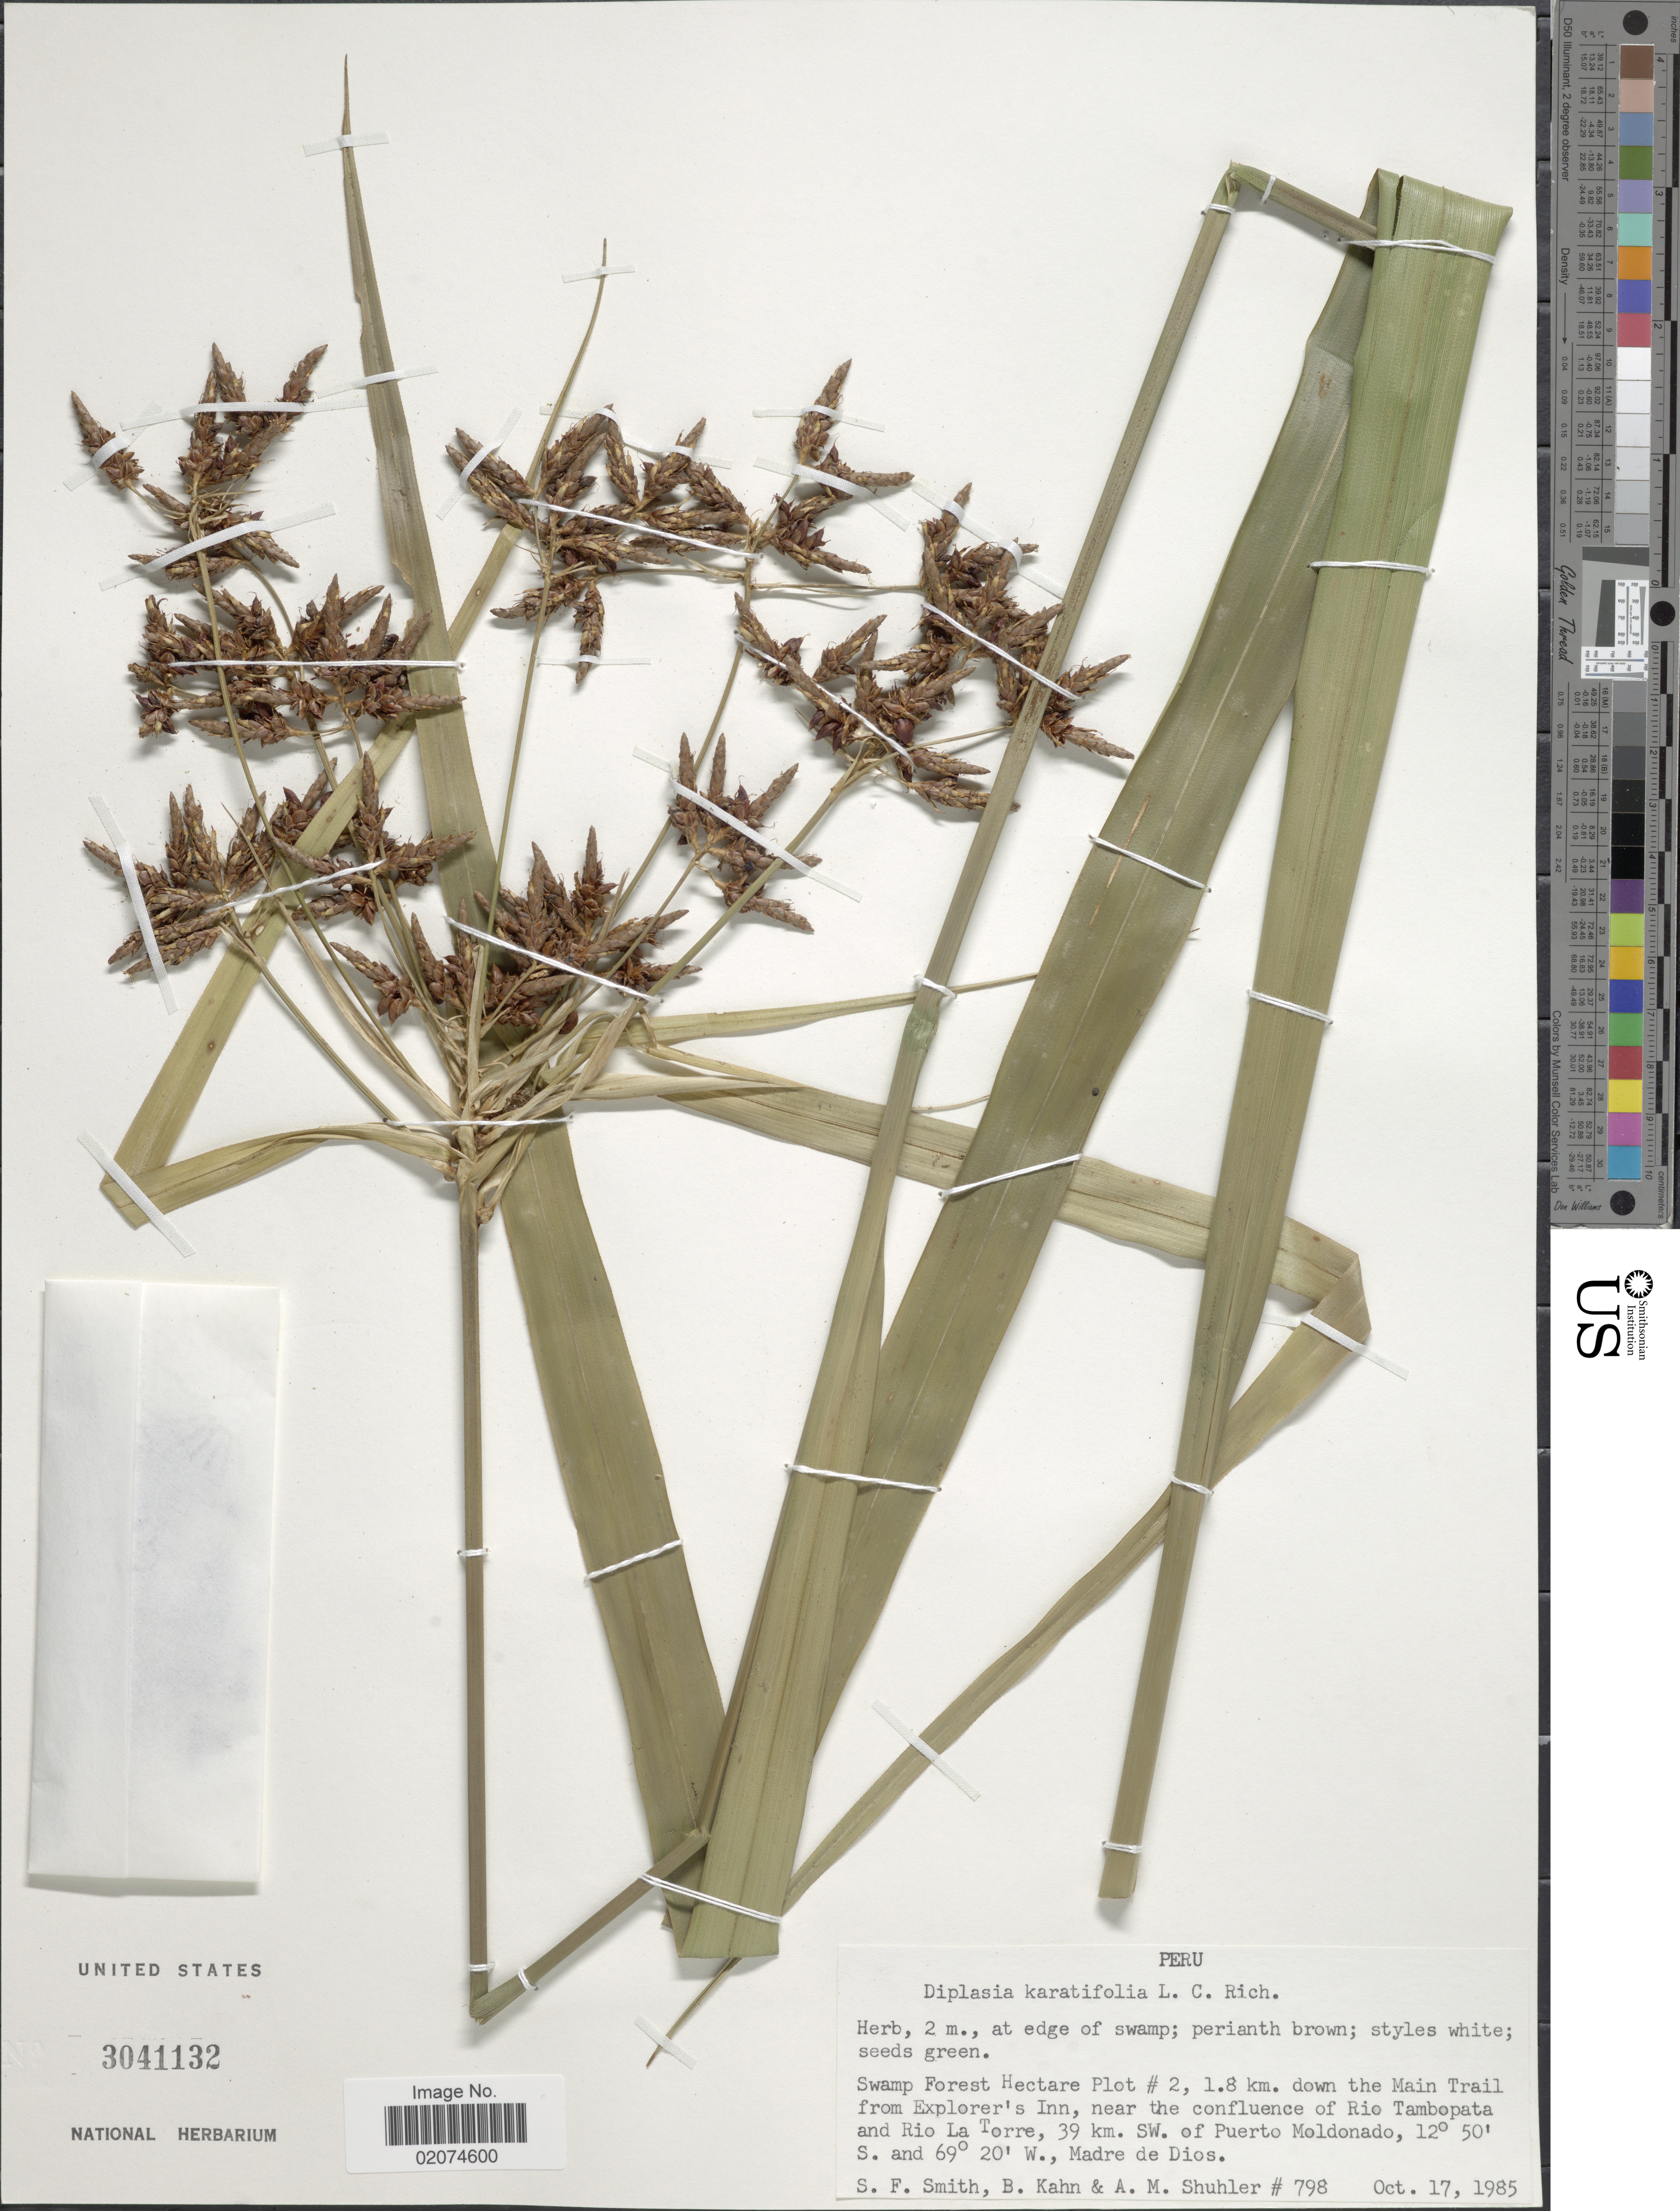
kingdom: Plantae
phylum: Tracheophyta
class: Liliopsida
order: Poales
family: Cyperaceae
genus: Diplasia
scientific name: Diplasia karatifolia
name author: Rich.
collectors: S.F. Smith, B. Kahn & A. Shuhler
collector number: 798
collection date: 1985-10-17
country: Peru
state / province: Madre de Dios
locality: Swamp Forest Hectare Plat # 2, 1.8 km. down the Main Trail from Explorer's Inn, near the confluence of Rio Tambopara and Rio La Torre, 39 km. SW of Puerto Moldonado. Madre de Dios.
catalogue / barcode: US 3041132